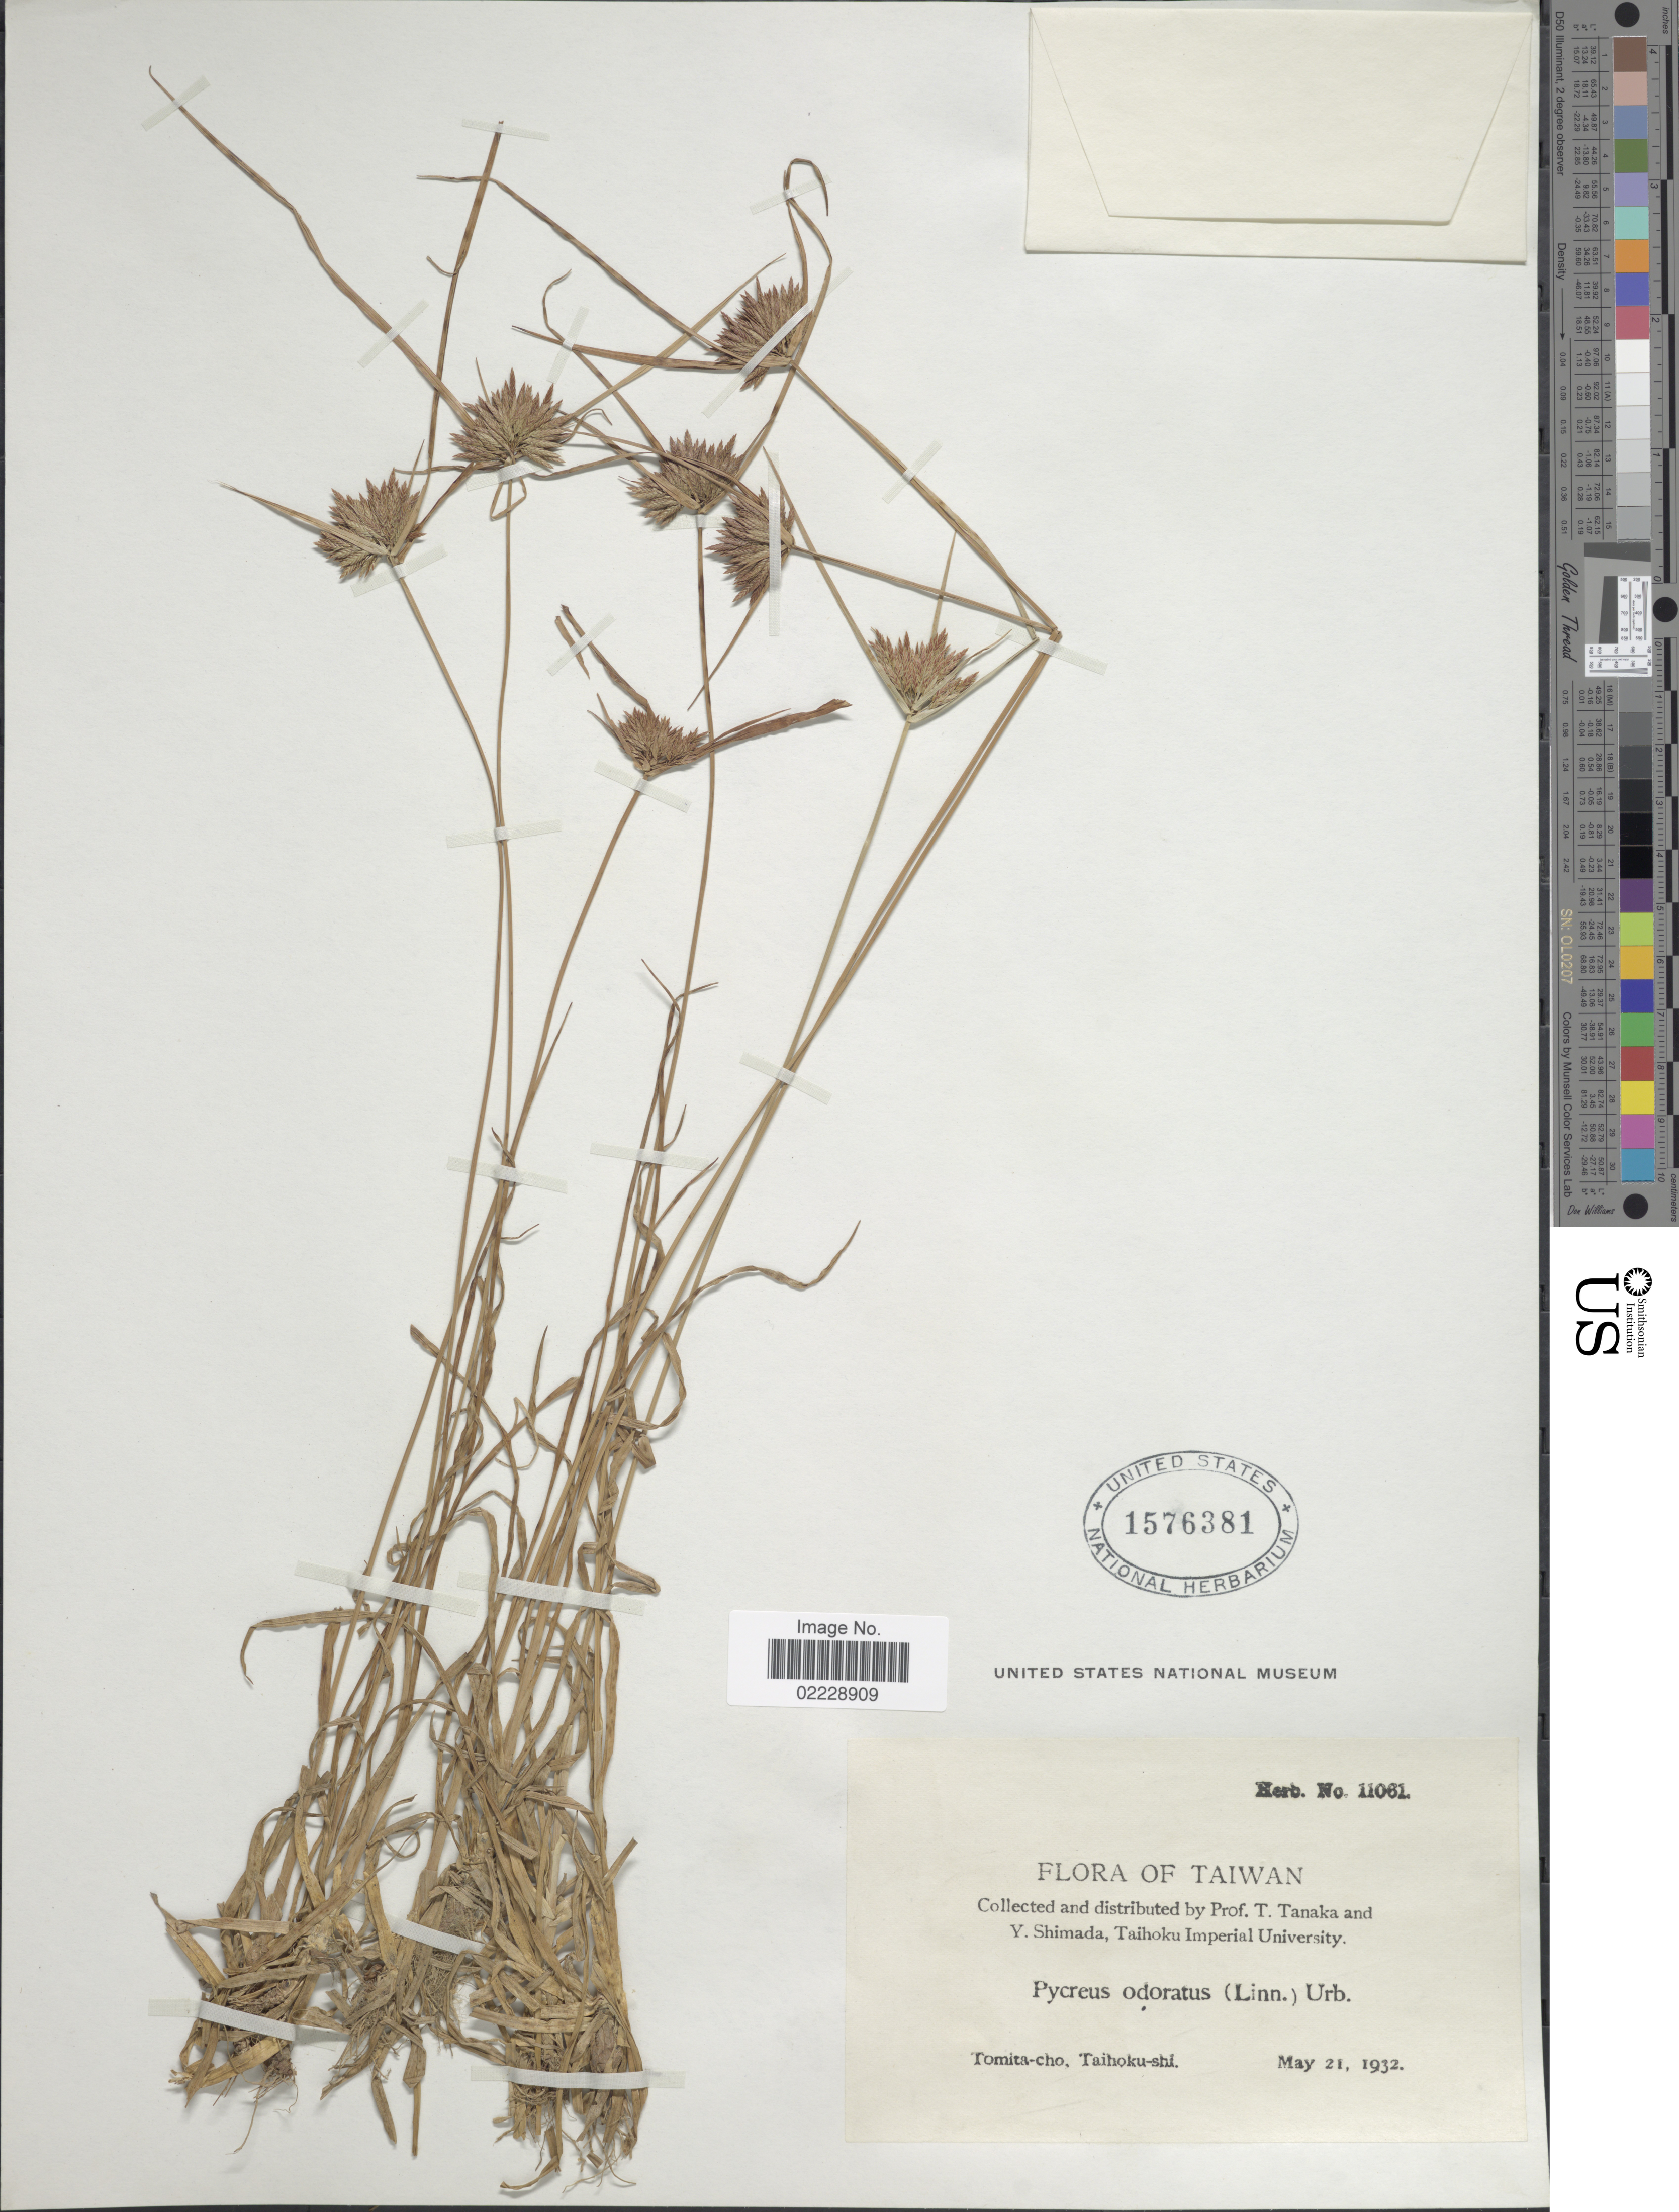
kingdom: Plantae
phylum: Tracheophyta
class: Liliopsida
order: Poales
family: Cyperaceae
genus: Cyperus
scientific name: Cyperus polystachyos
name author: Rottb.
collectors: T. Tanaka & Y. Shimada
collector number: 11061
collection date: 1932-05-21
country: Taiwan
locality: Tomita-cho, TGaihoku-shi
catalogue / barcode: US 1576381